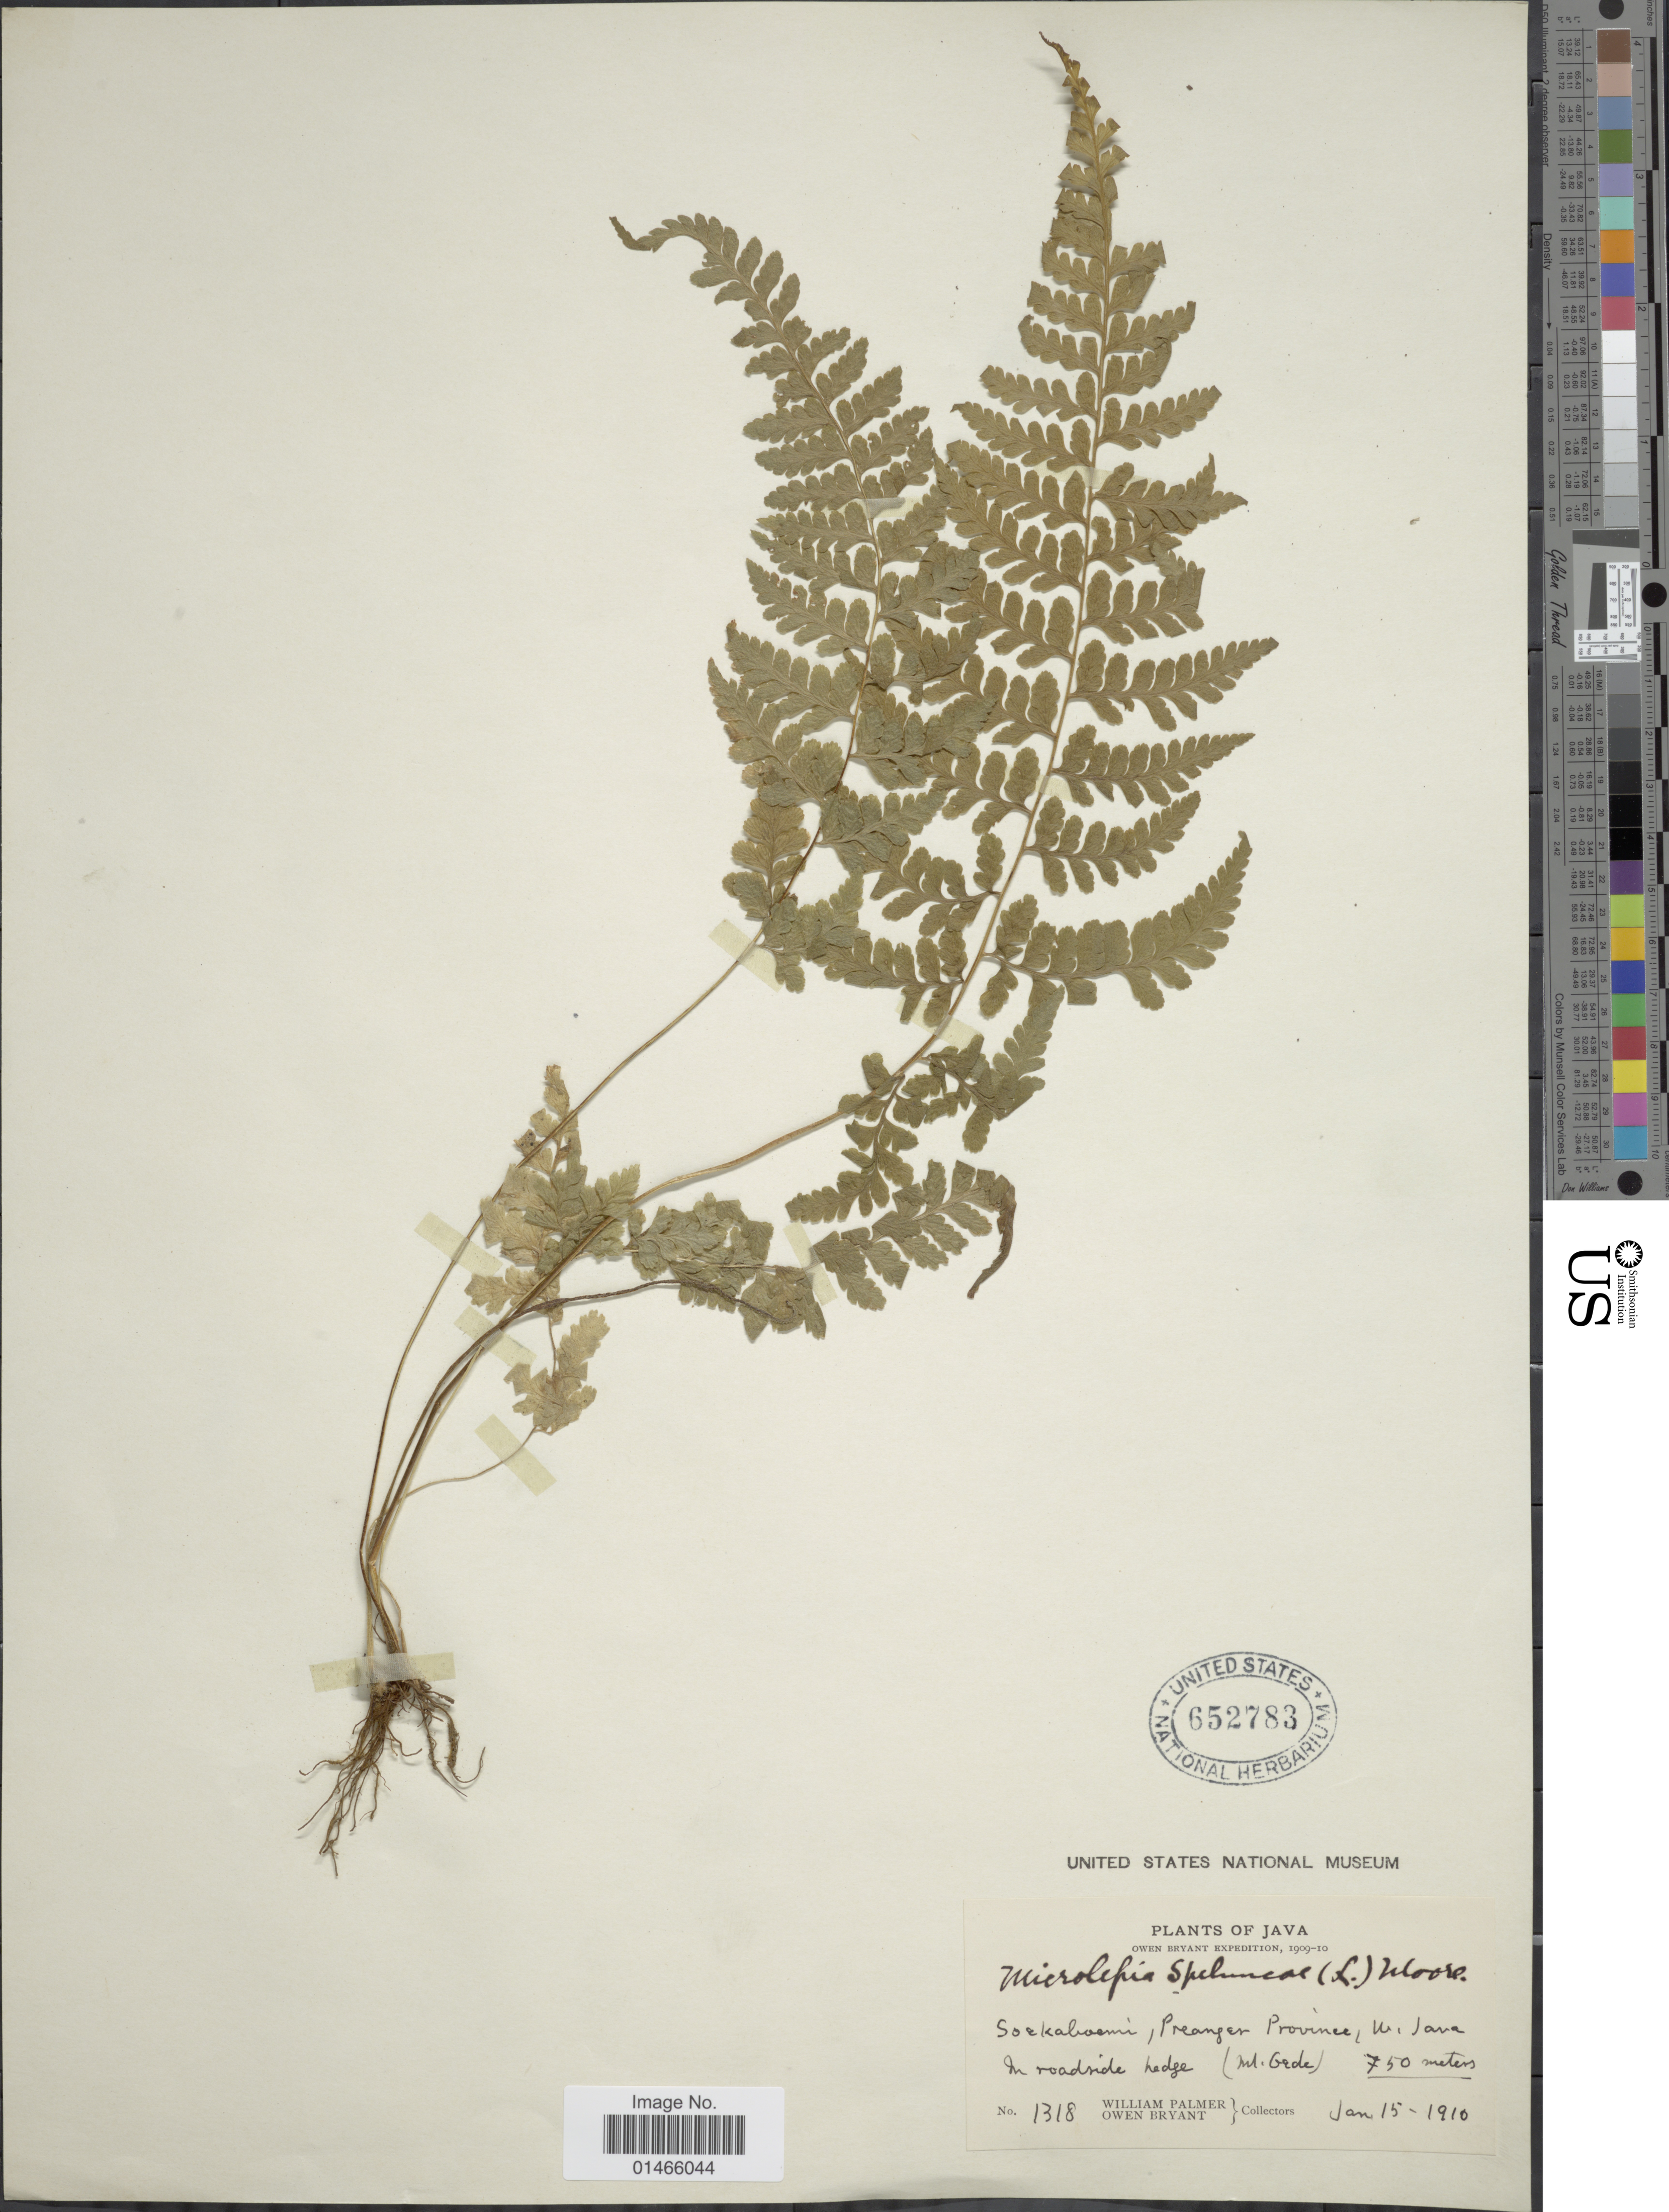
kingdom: Plantae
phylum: Tracheophyta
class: Polypodiopsida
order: Polypodiales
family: Dennstaedtiaceae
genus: Microlepia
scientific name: Microlepia pilosiuscula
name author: (Sm.) C.V. Morton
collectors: W. Palmer & O. Bryant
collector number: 1318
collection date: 1910-01-15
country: Indonesia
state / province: Java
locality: Soekaboemi, Pranger Province, W. Java, On roeadside ridge [interpreted]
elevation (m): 750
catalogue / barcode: US 652783